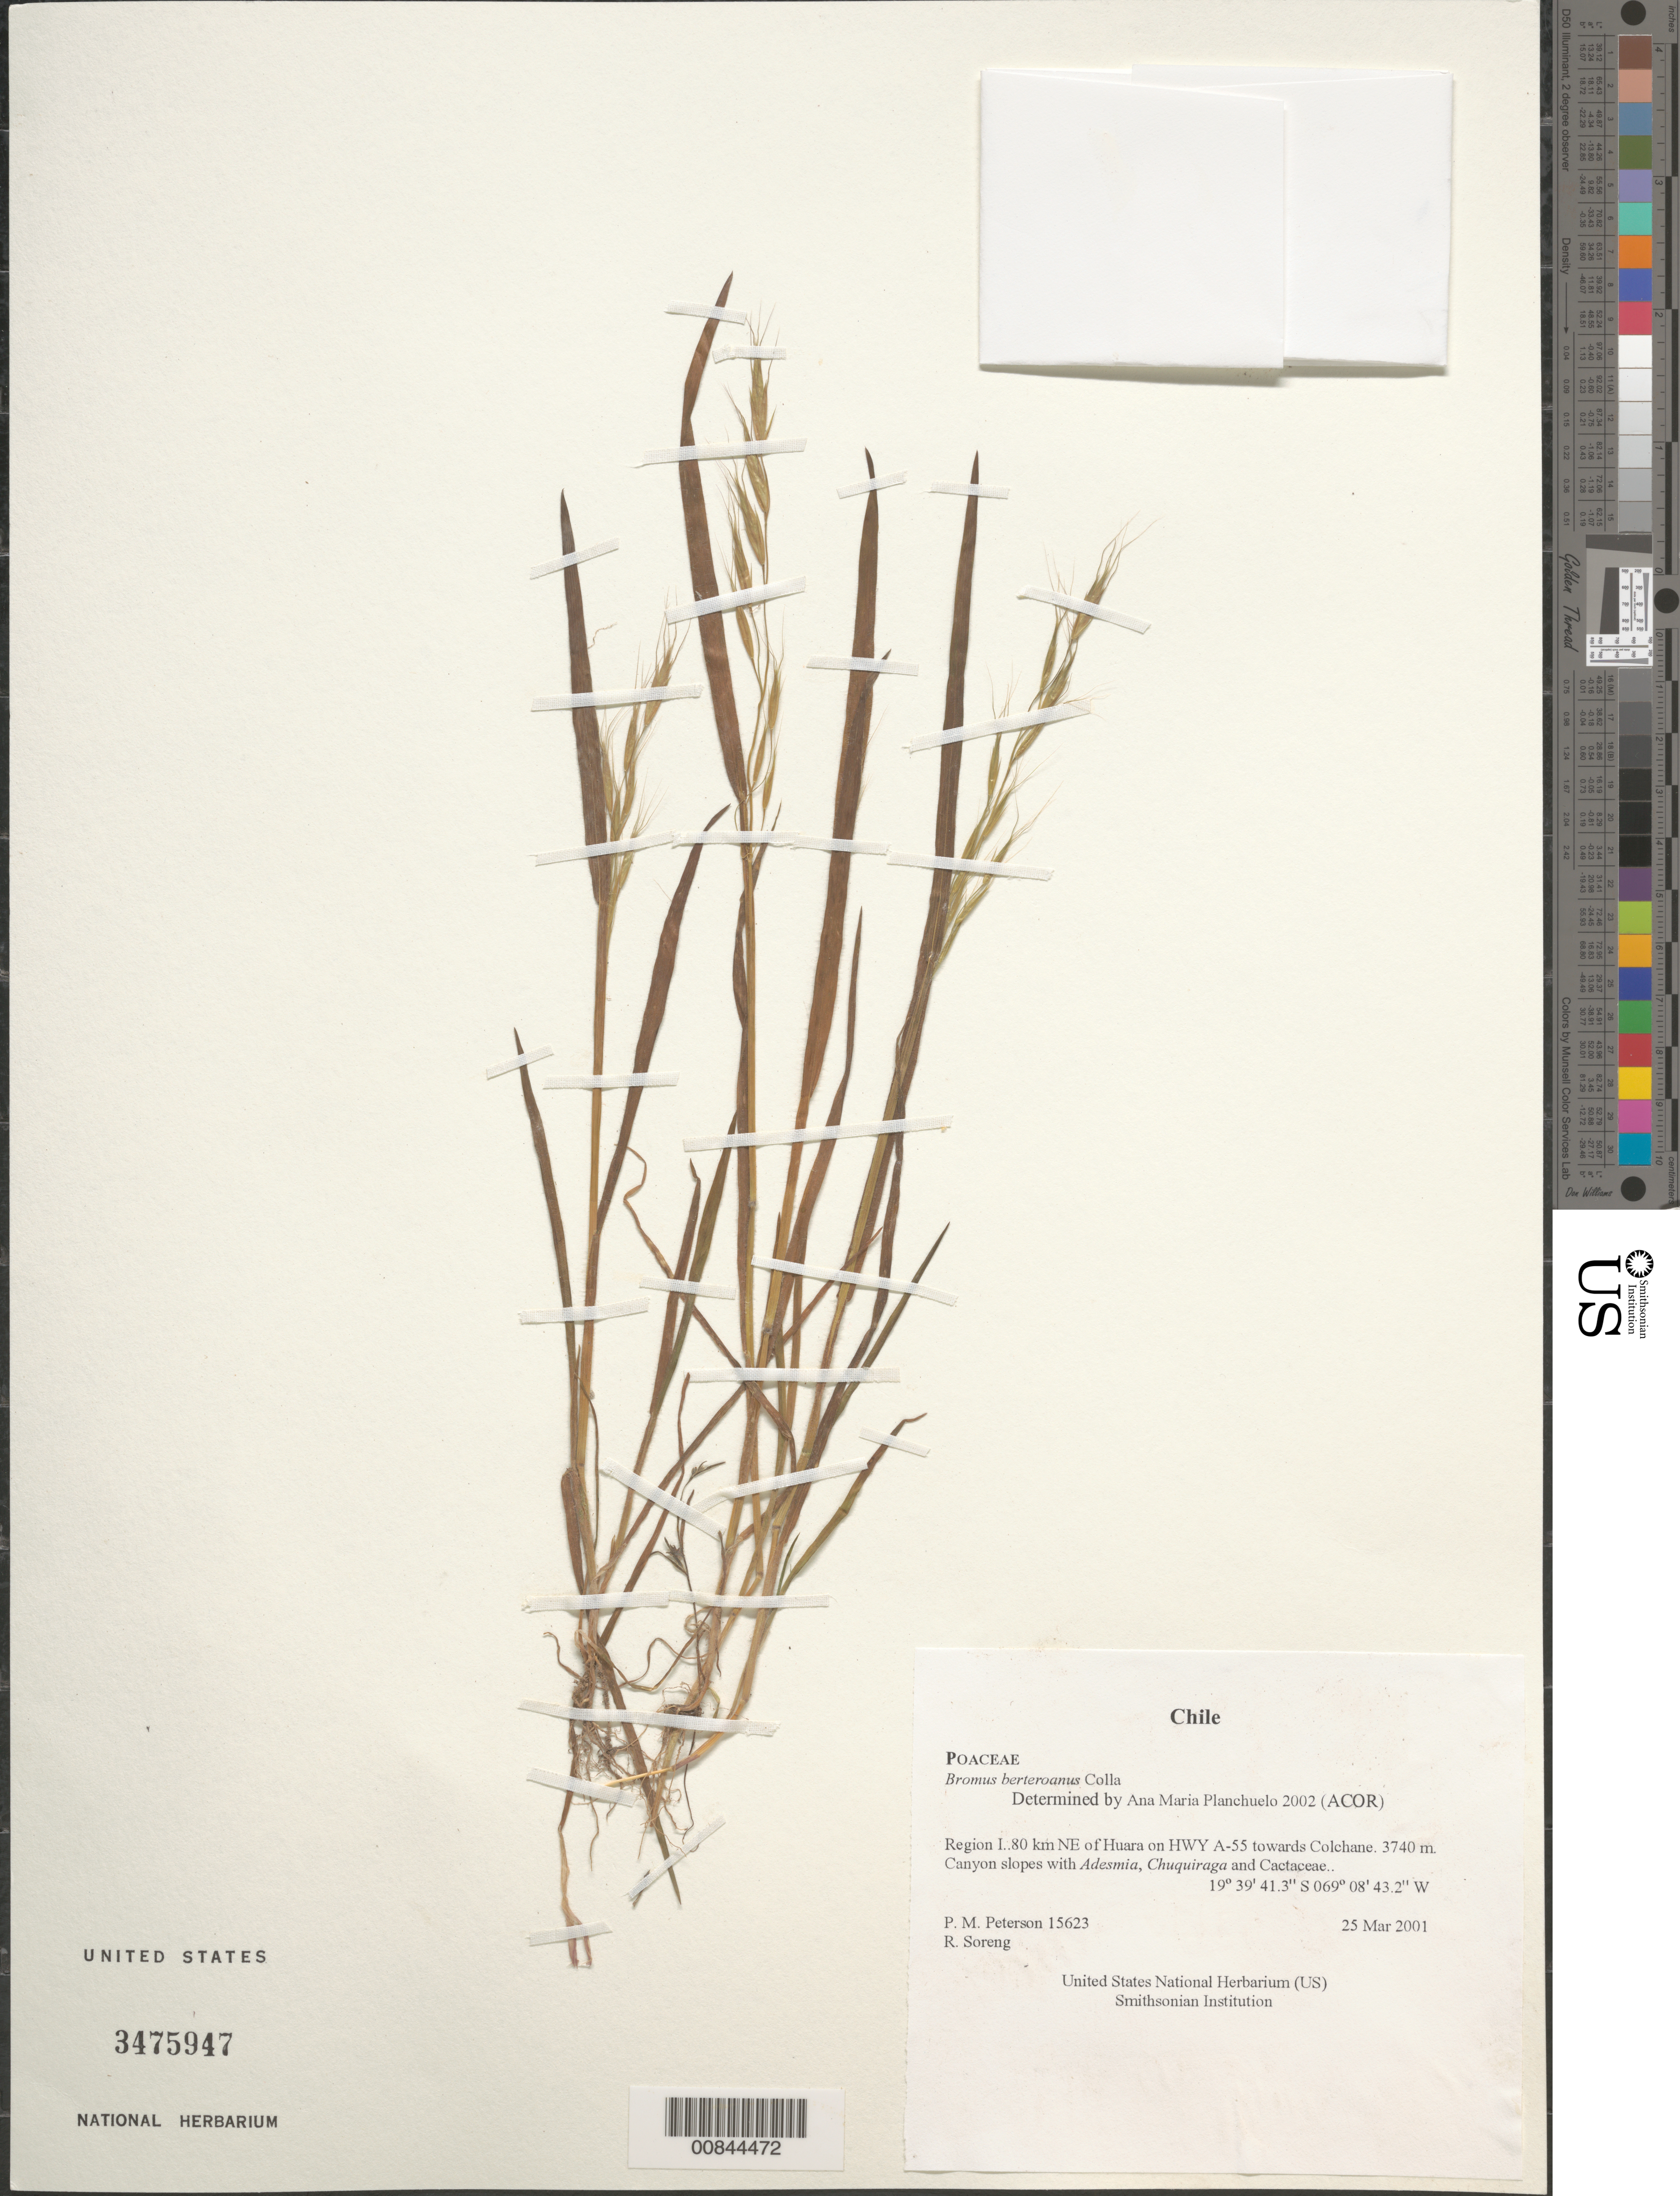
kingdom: Plantae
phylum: Tracheophyta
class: Liliopsida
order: Poales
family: Poaceae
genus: Bromus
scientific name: Bromus berteroanus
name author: Colla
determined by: Planchuelo, A. M.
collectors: P. M. Peterson & R. J. Soreng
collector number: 15623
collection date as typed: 25 Mar 2001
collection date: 2001-03-25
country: Chile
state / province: Tarapacá (I)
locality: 80 km NE of Huara on HWY A-55 towards Colchane.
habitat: Canyon slopes with Adesmia, Chuquiraga and Cactaceae.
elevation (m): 3740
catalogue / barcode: US 3475947